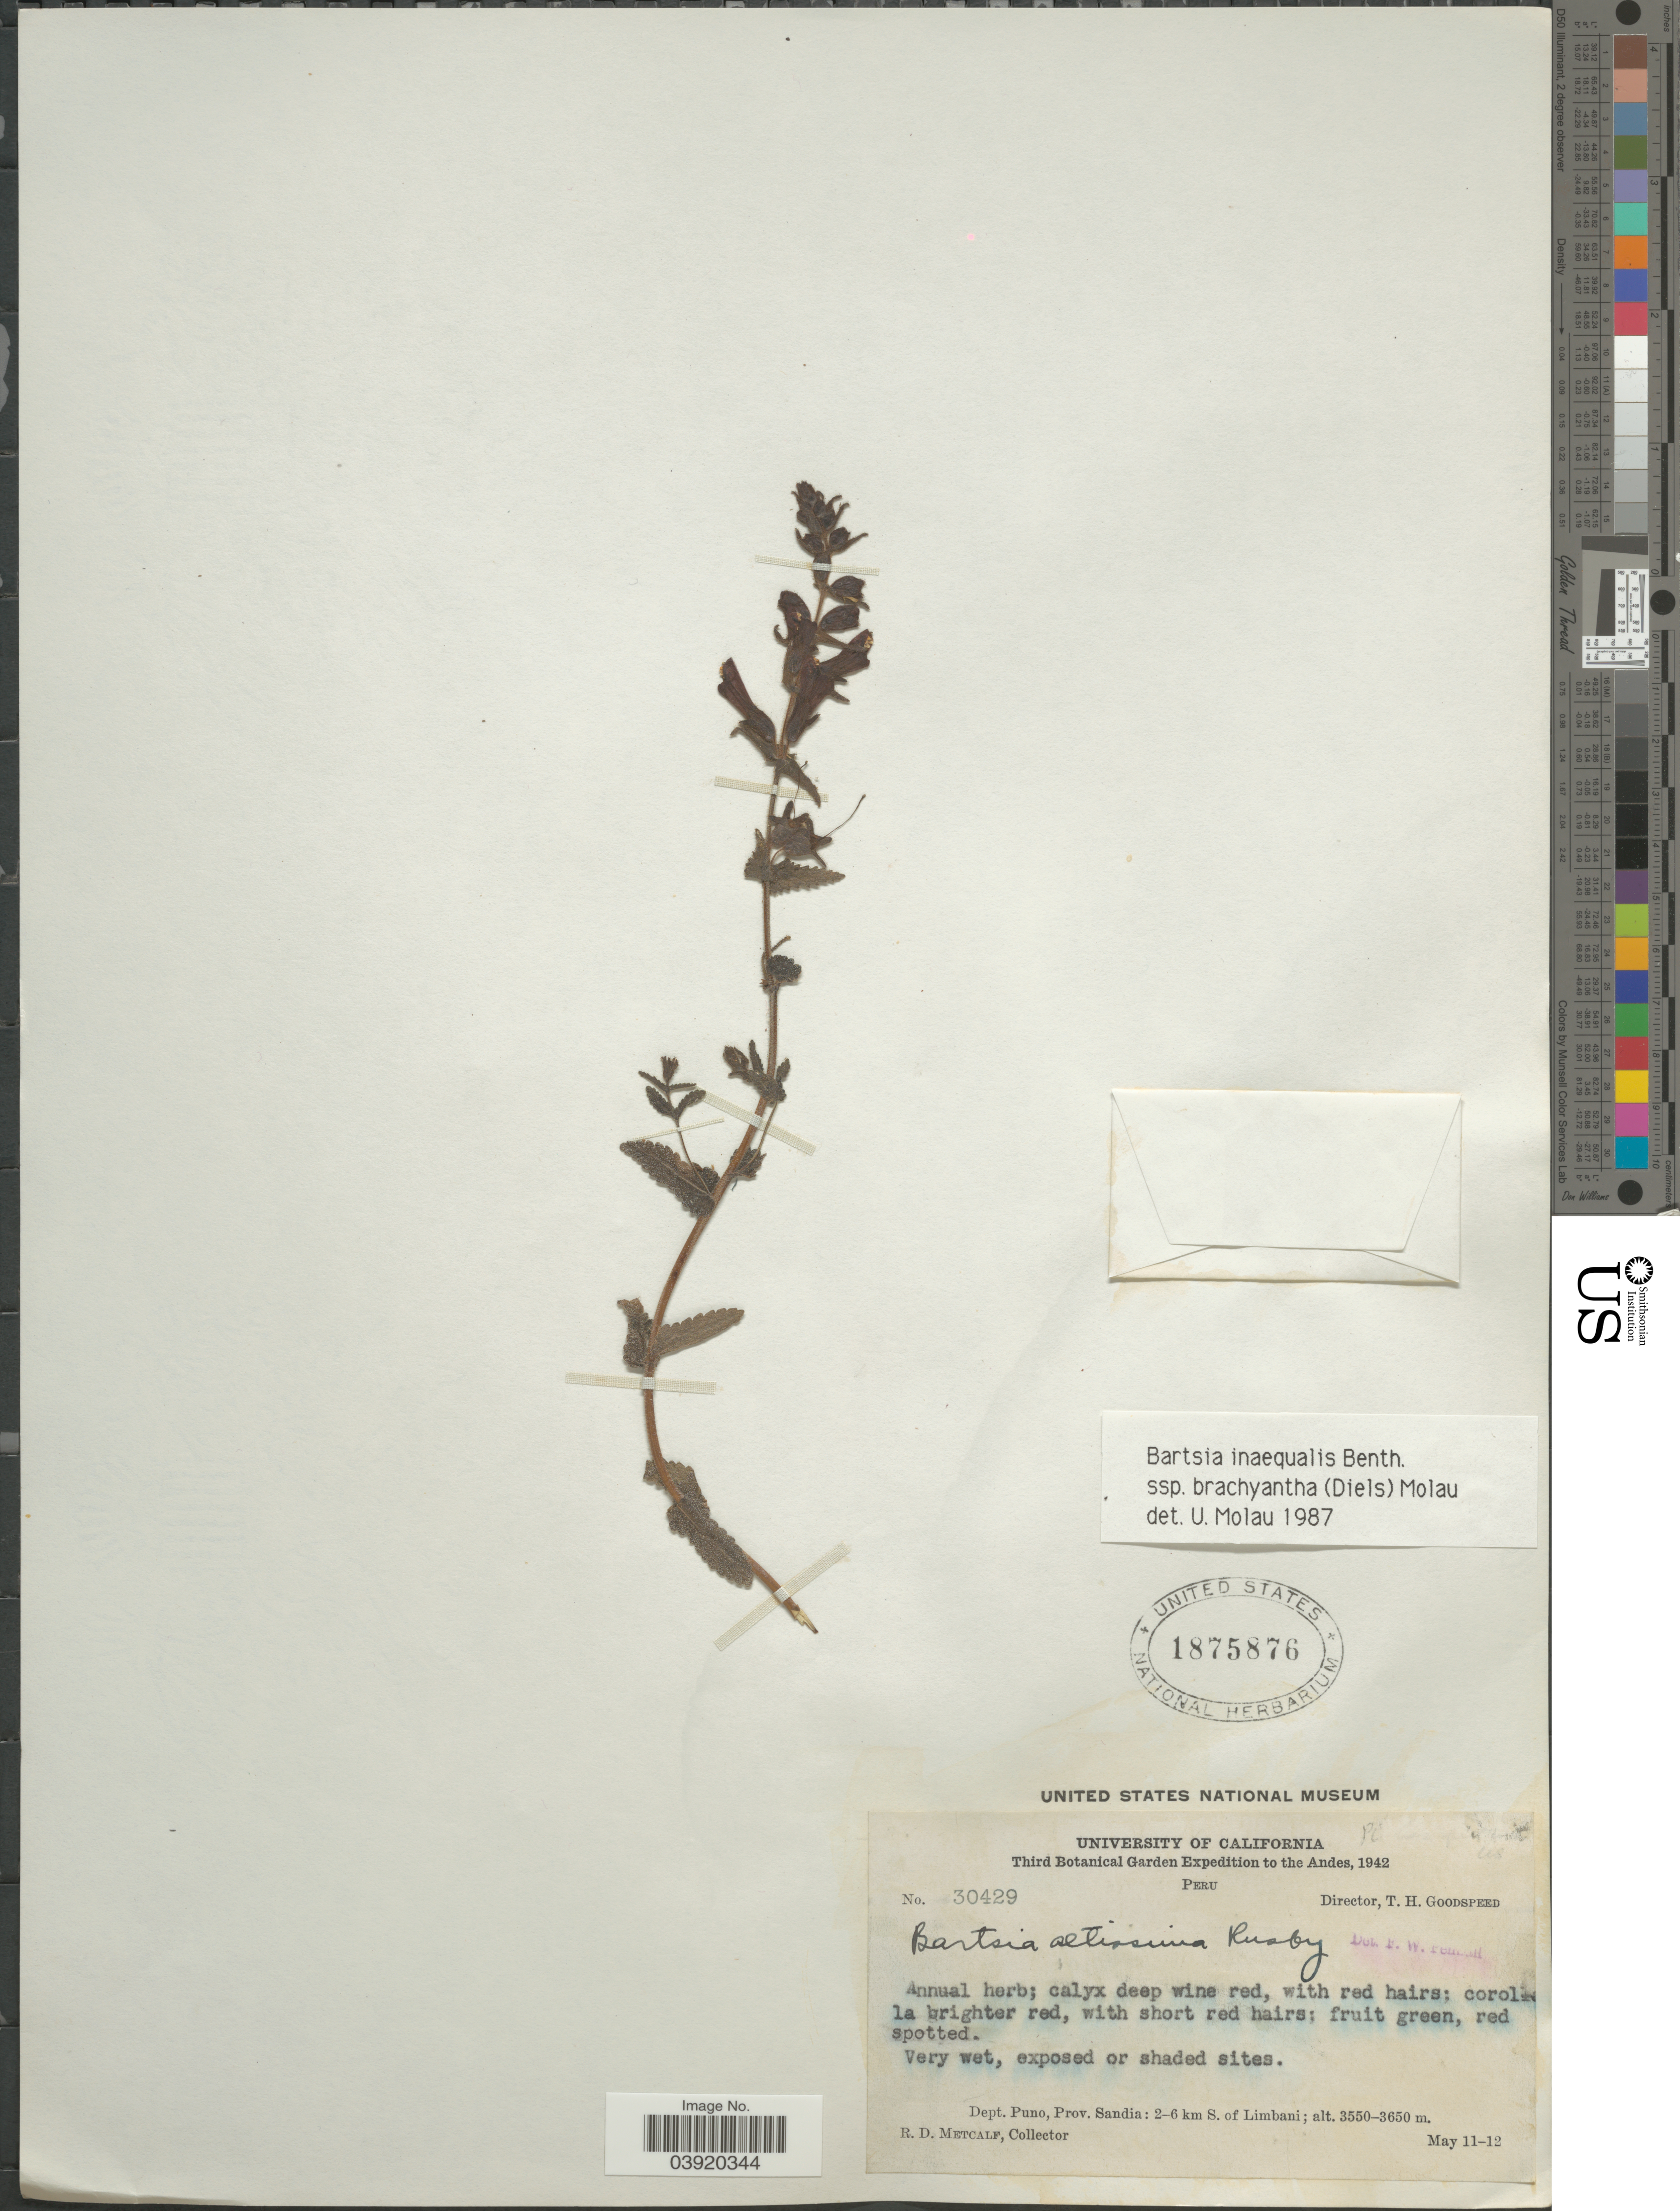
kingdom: Plantae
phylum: Tracheophyta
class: Magnoliopsida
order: Lamiales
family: Orobanchaceae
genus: Bartsia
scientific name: Bartsia inaequalis subsp. brachyantha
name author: (Diels) Molau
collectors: R. D. Metcalf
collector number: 30429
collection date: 1942-05-11/1942-05-12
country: Peru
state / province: Puno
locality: The Andes. Dept. Puno, Prov. Sandia: 2-6 km S. of Limbani.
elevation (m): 3550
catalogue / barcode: US 1875876